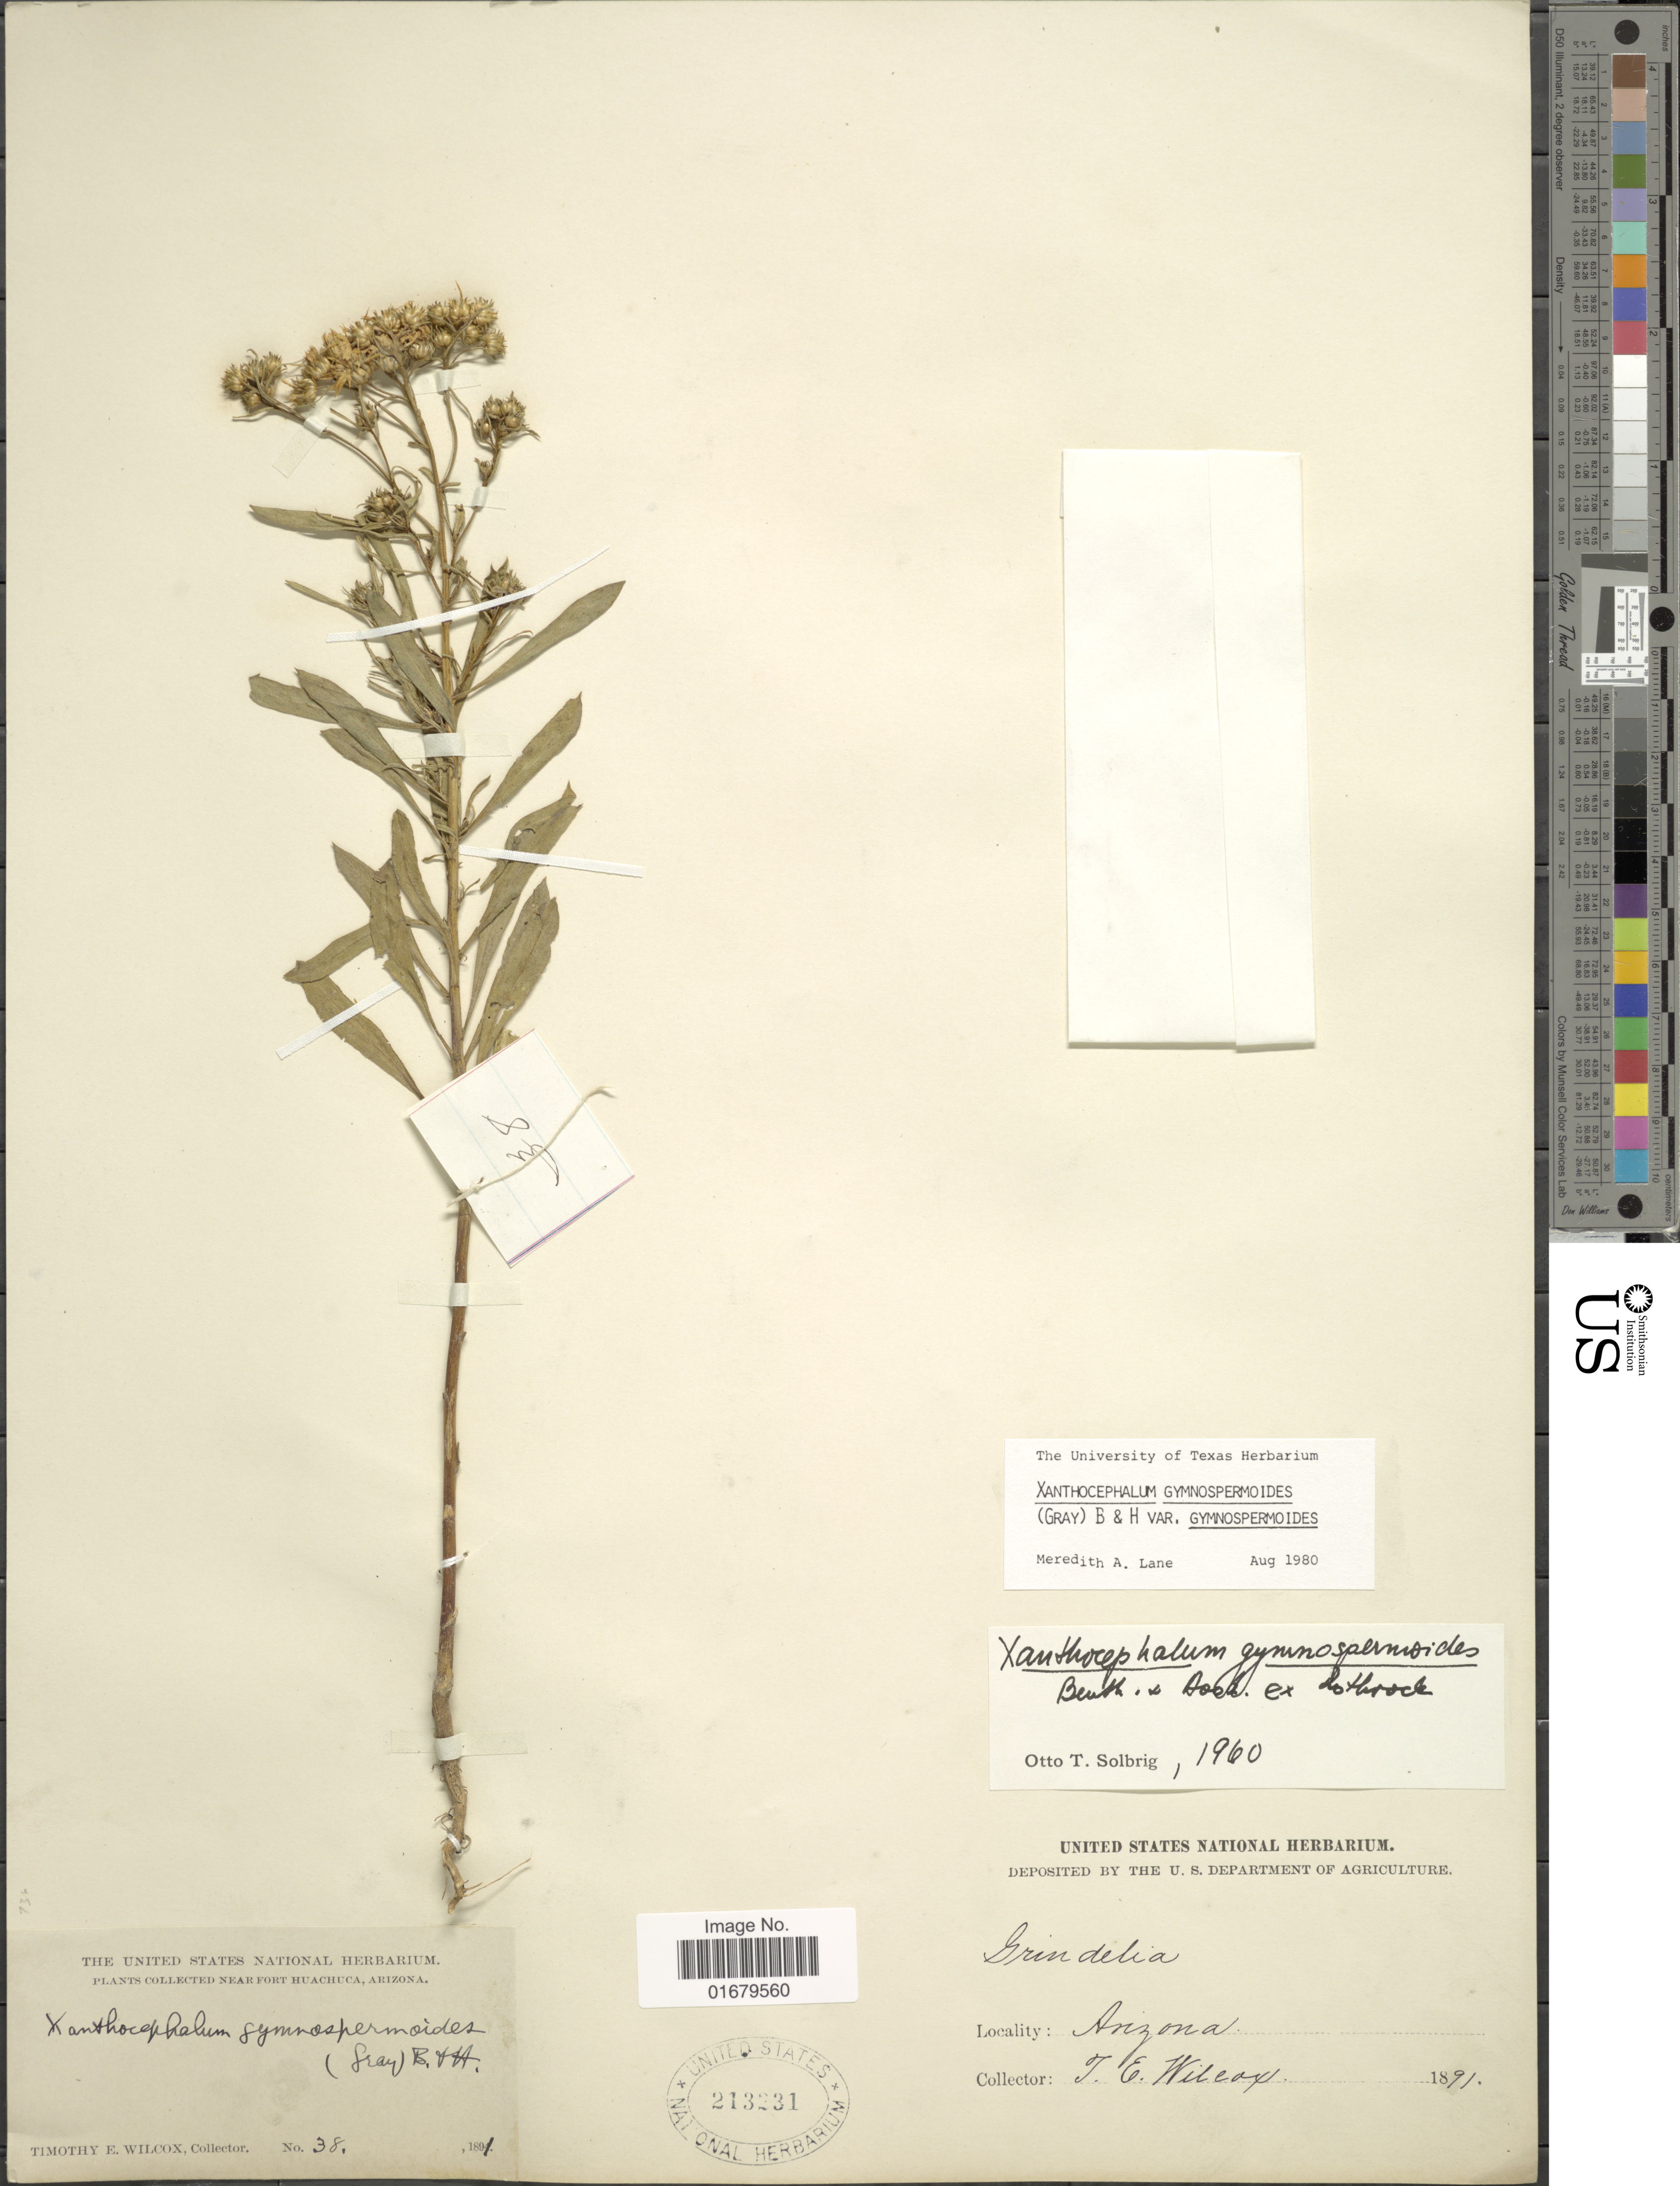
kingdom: Plantae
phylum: Tracheophyta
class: Magnoliopsida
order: Asterales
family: Asteraceae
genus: Xanthocephalum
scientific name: Xanthocephalum gymnospermoides var. gymnospermoides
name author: (A. Gray) Benth. & Hook. f.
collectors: T. E. Wilcox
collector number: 38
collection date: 1891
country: United States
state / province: Arizona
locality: Near Fort Huachuca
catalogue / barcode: US 213231